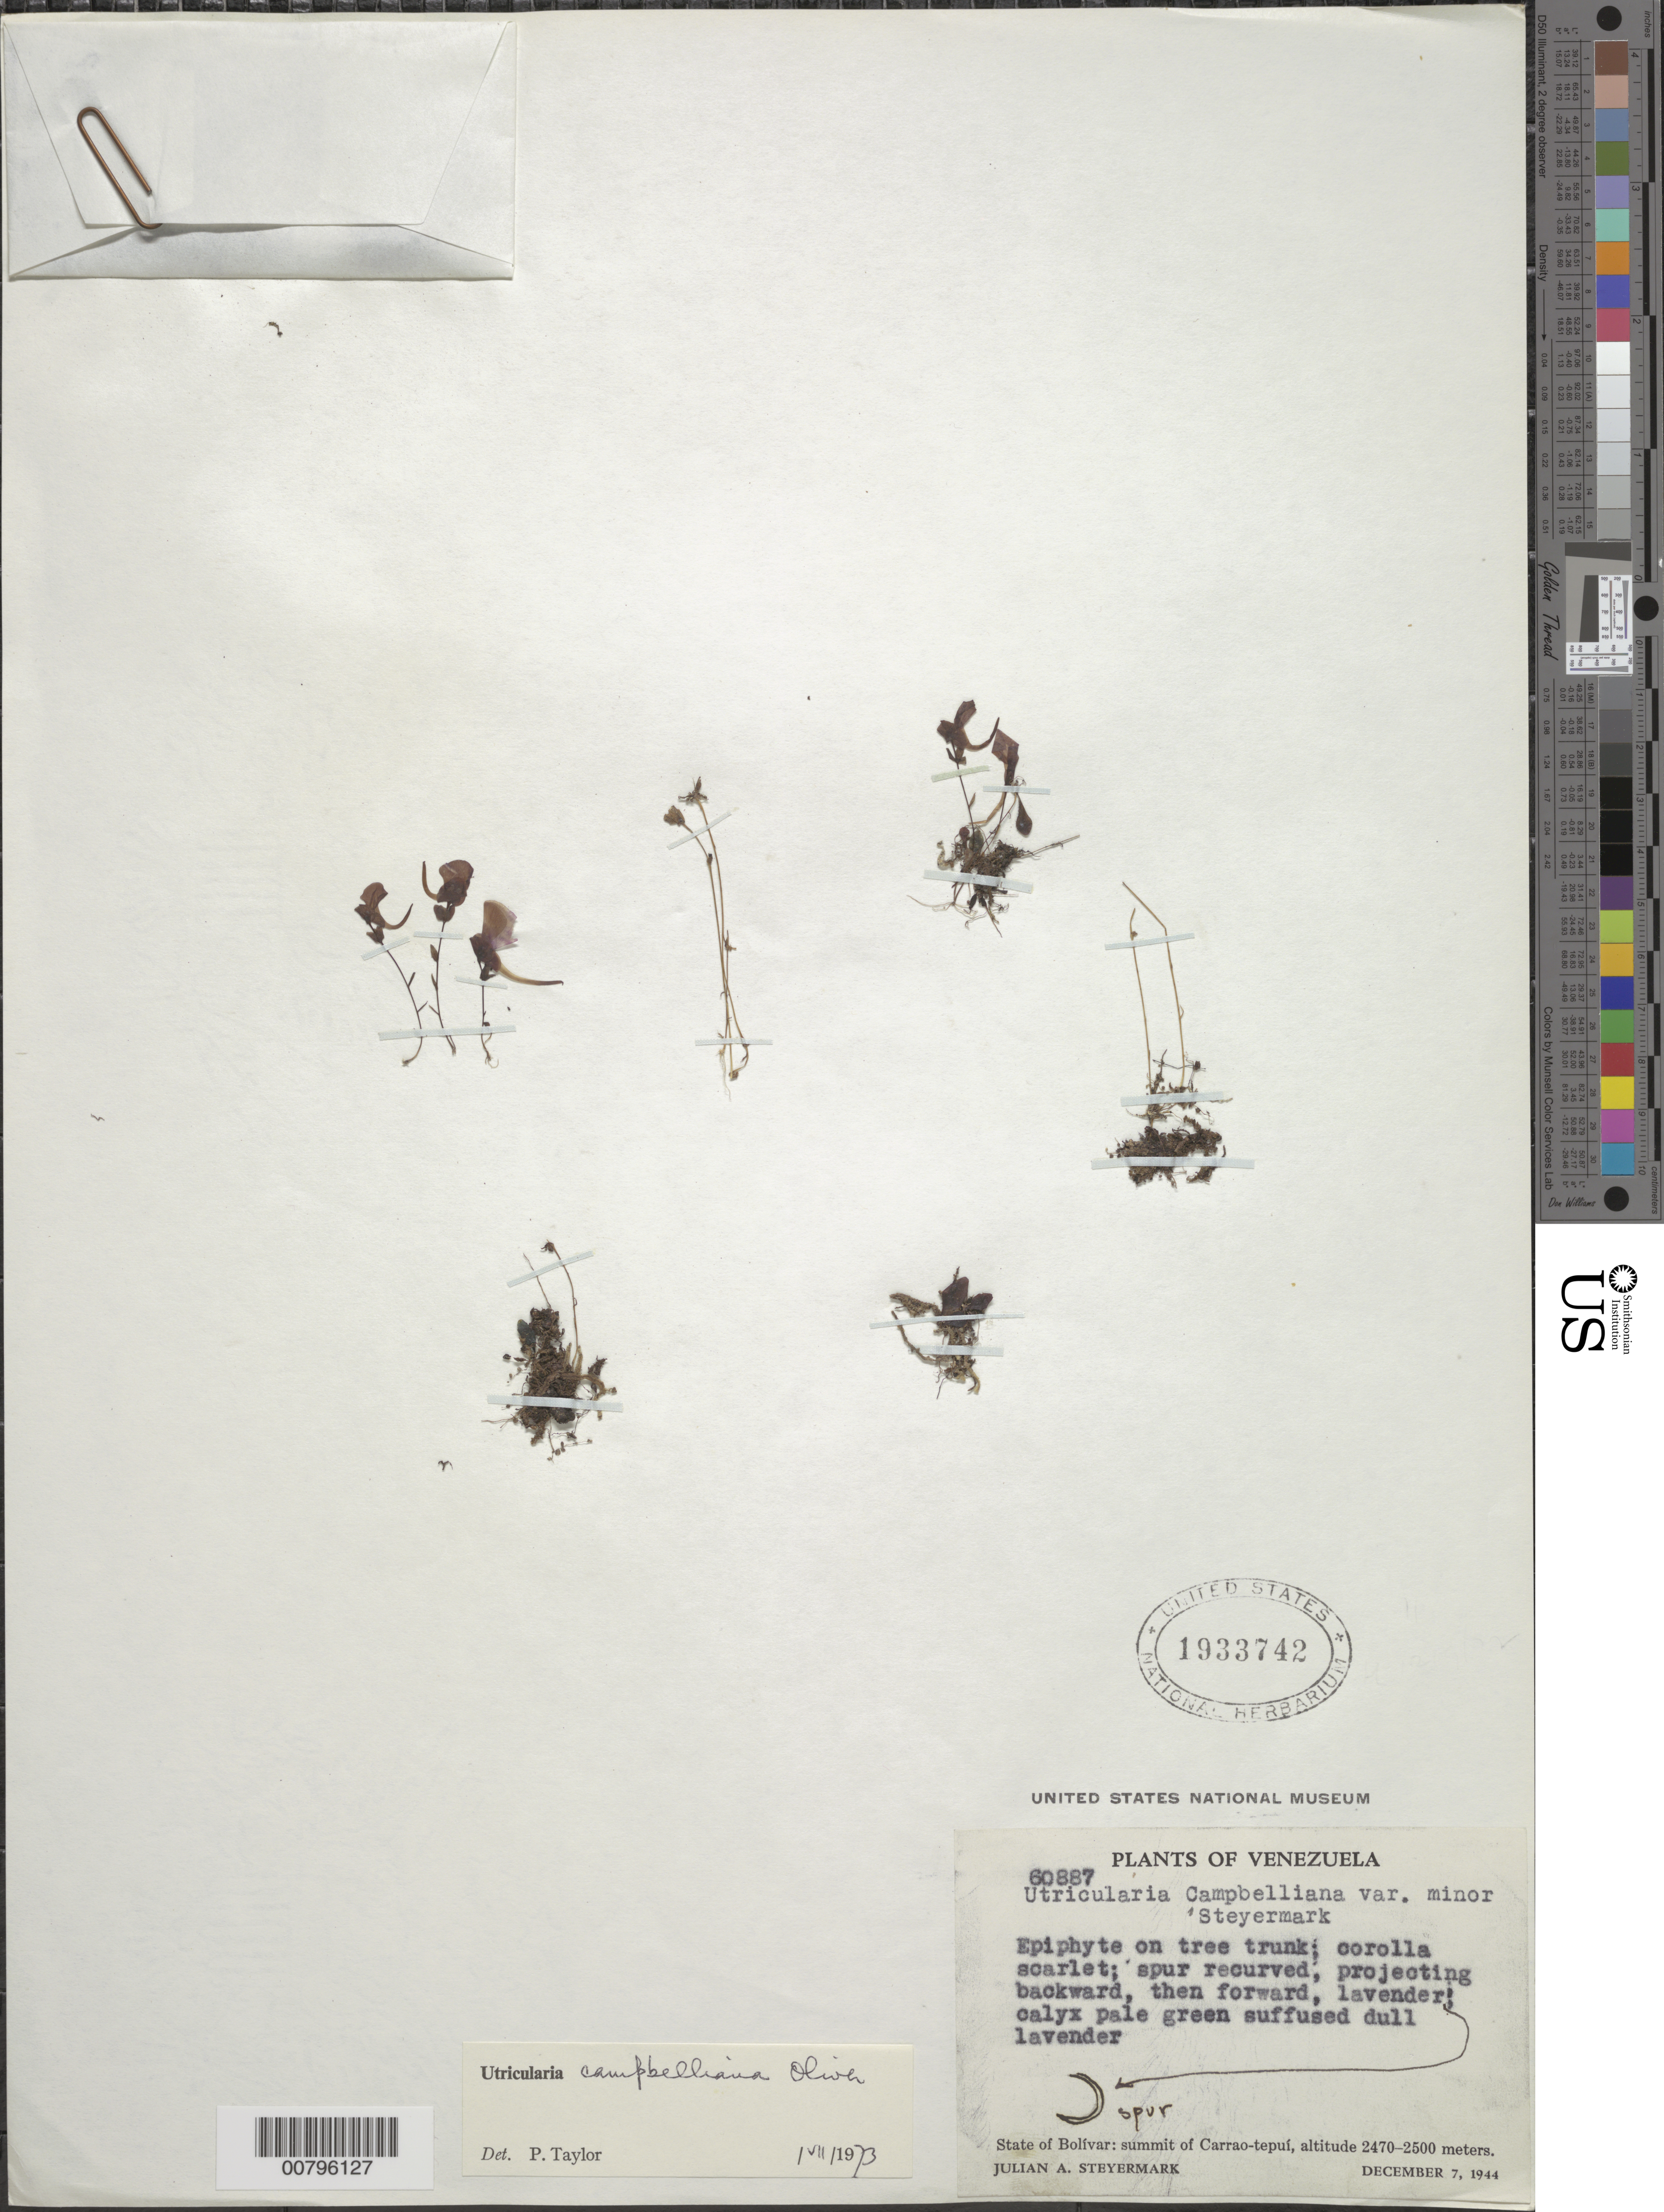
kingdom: Plantae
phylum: Tracheophyta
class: Magnoliopsida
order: Lamiales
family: Lentibulariaceae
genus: Utricularia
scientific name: Utricularia campbelliana var. minor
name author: Steyerm.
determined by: Taylor, P.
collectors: J. Steyermark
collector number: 60887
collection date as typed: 7-Dec-44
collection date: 1944-12-07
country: Venezuela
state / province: Bolívar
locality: Carrao-tepuí, summit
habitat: Epiphyte on tree trunk.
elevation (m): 2470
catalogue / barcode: US 1933742